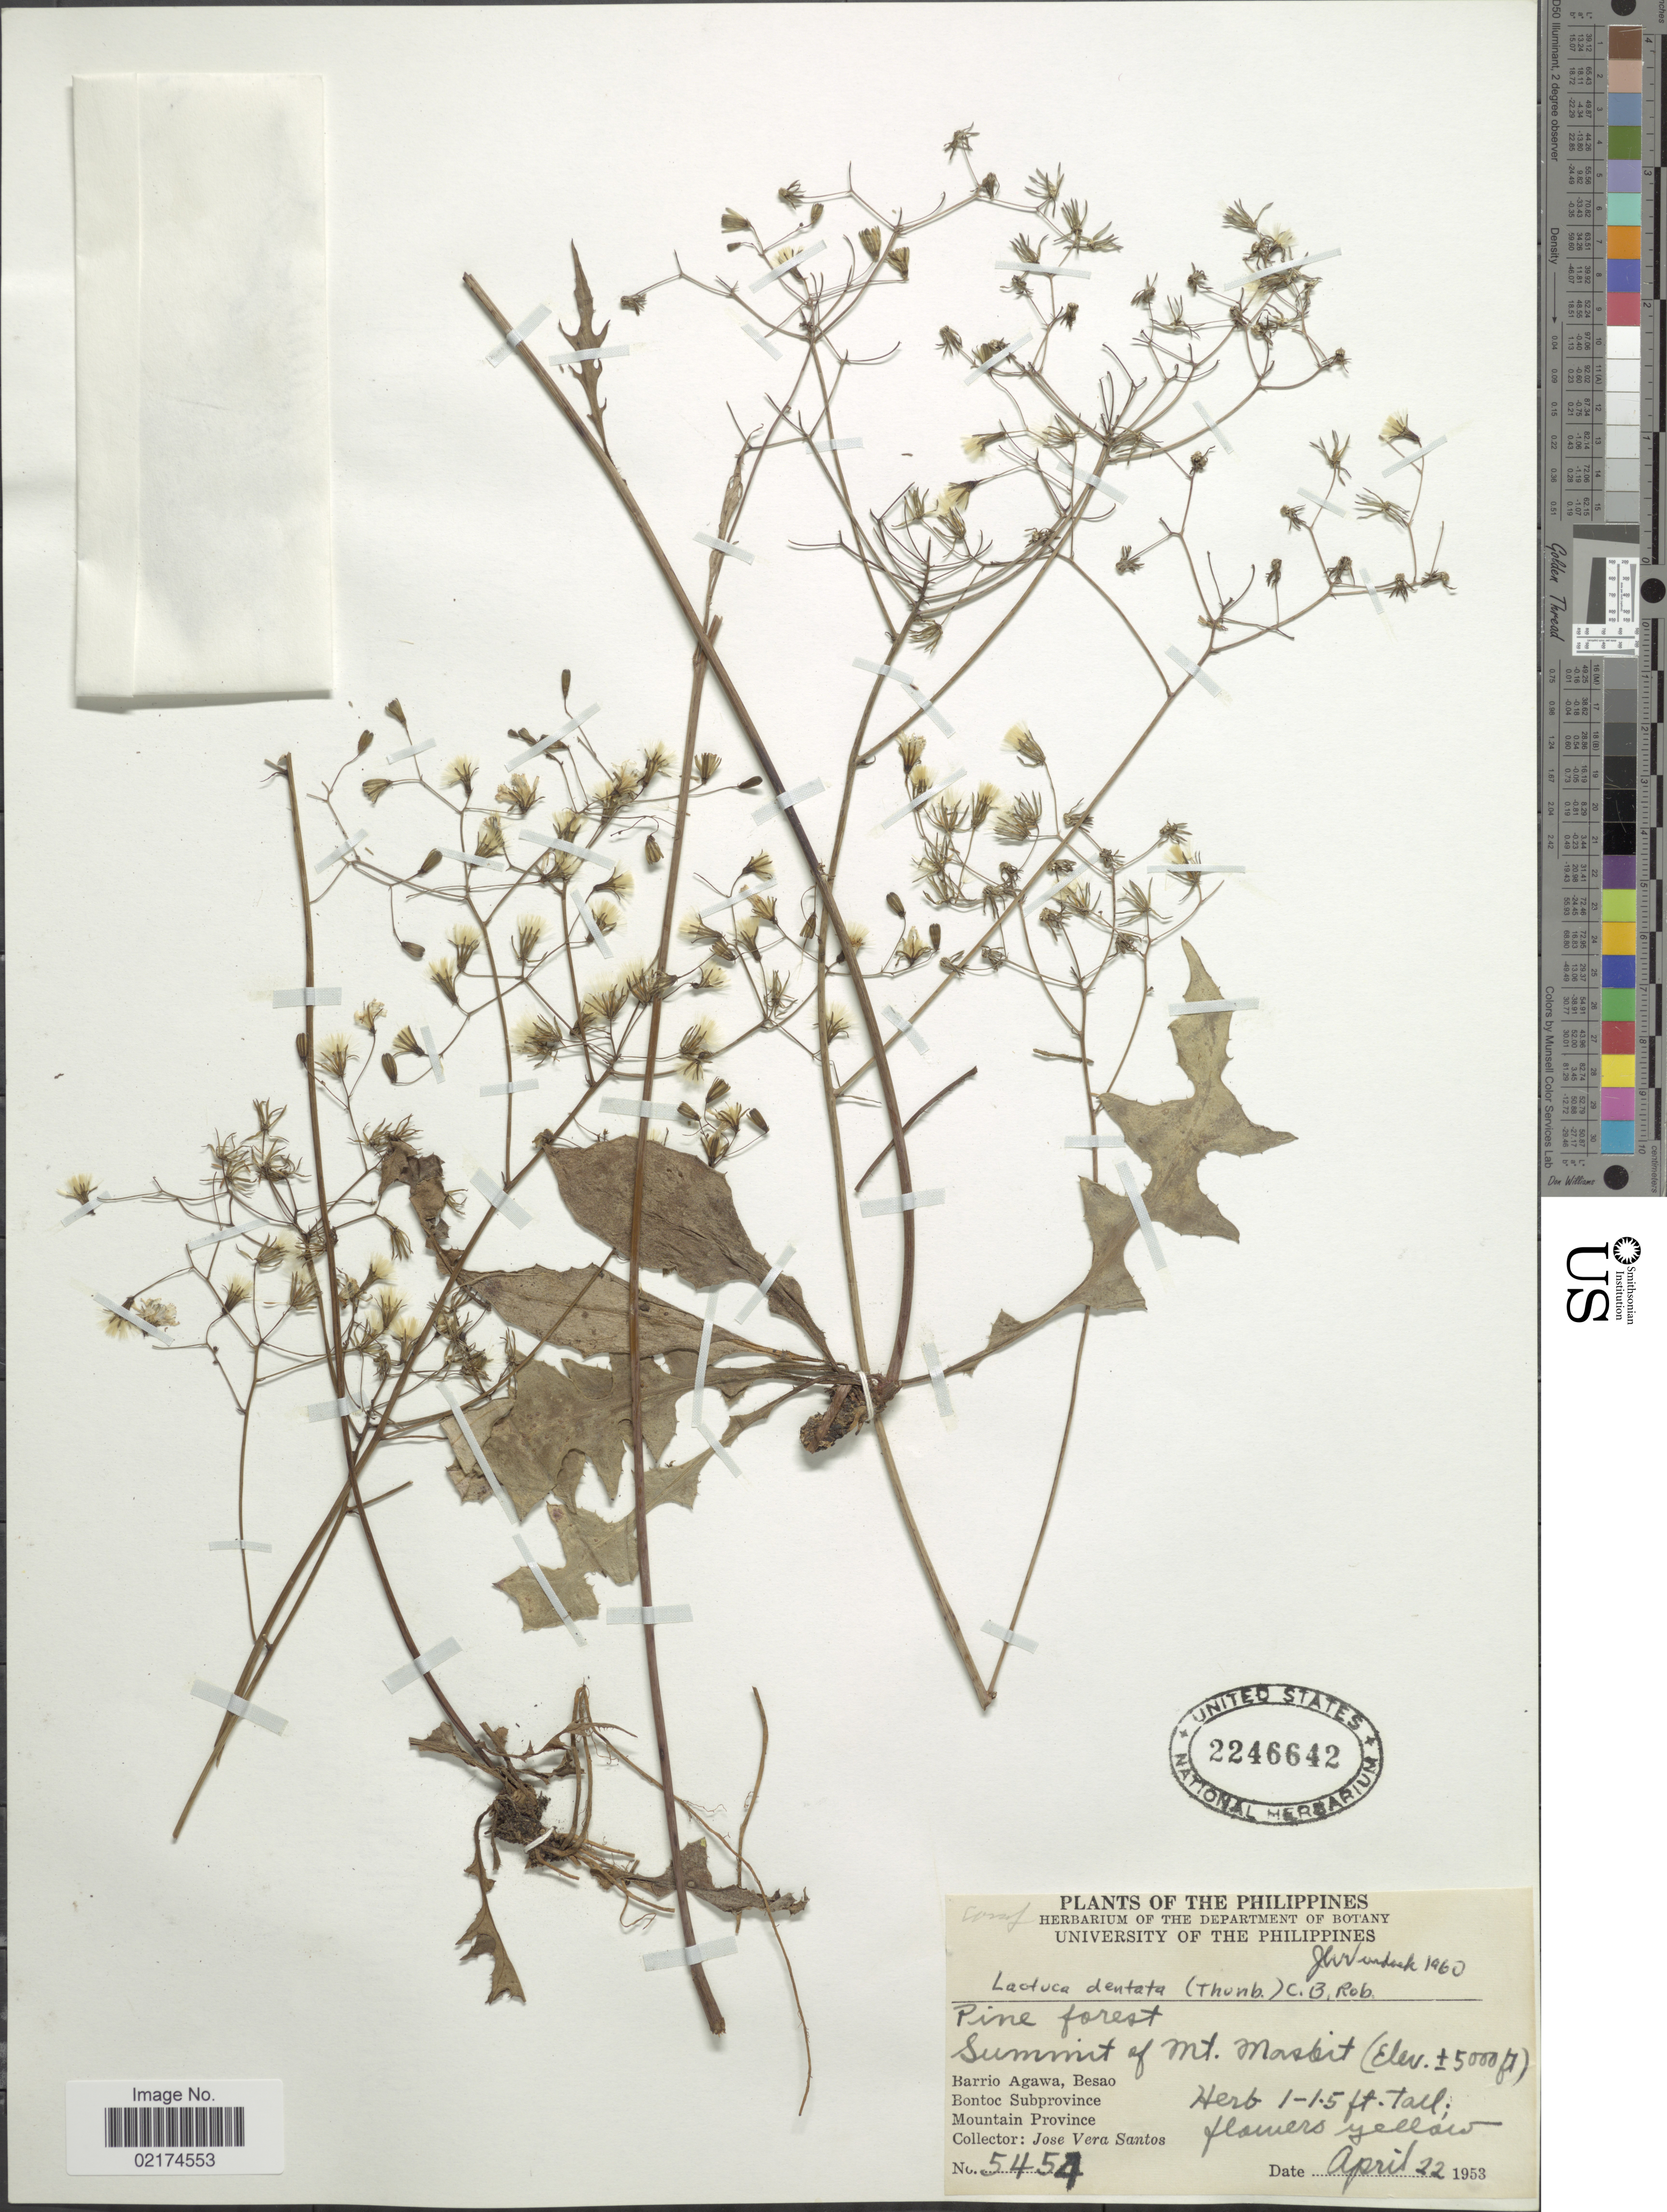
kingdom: Plantae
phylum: Tracheophyta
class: Magnoliopsida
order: Asterales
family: Asteraceae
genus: Ixeridium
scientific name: Ixeridium dentatum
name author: (Thunb.) Tzvelev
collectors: J. V. Santos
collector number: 5454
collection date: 1953-04-22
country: Philippines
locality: Barrio Agawa, Besao, Bontoc Subprovince, Mountain Province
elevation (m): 1524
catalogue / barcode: US 2246642